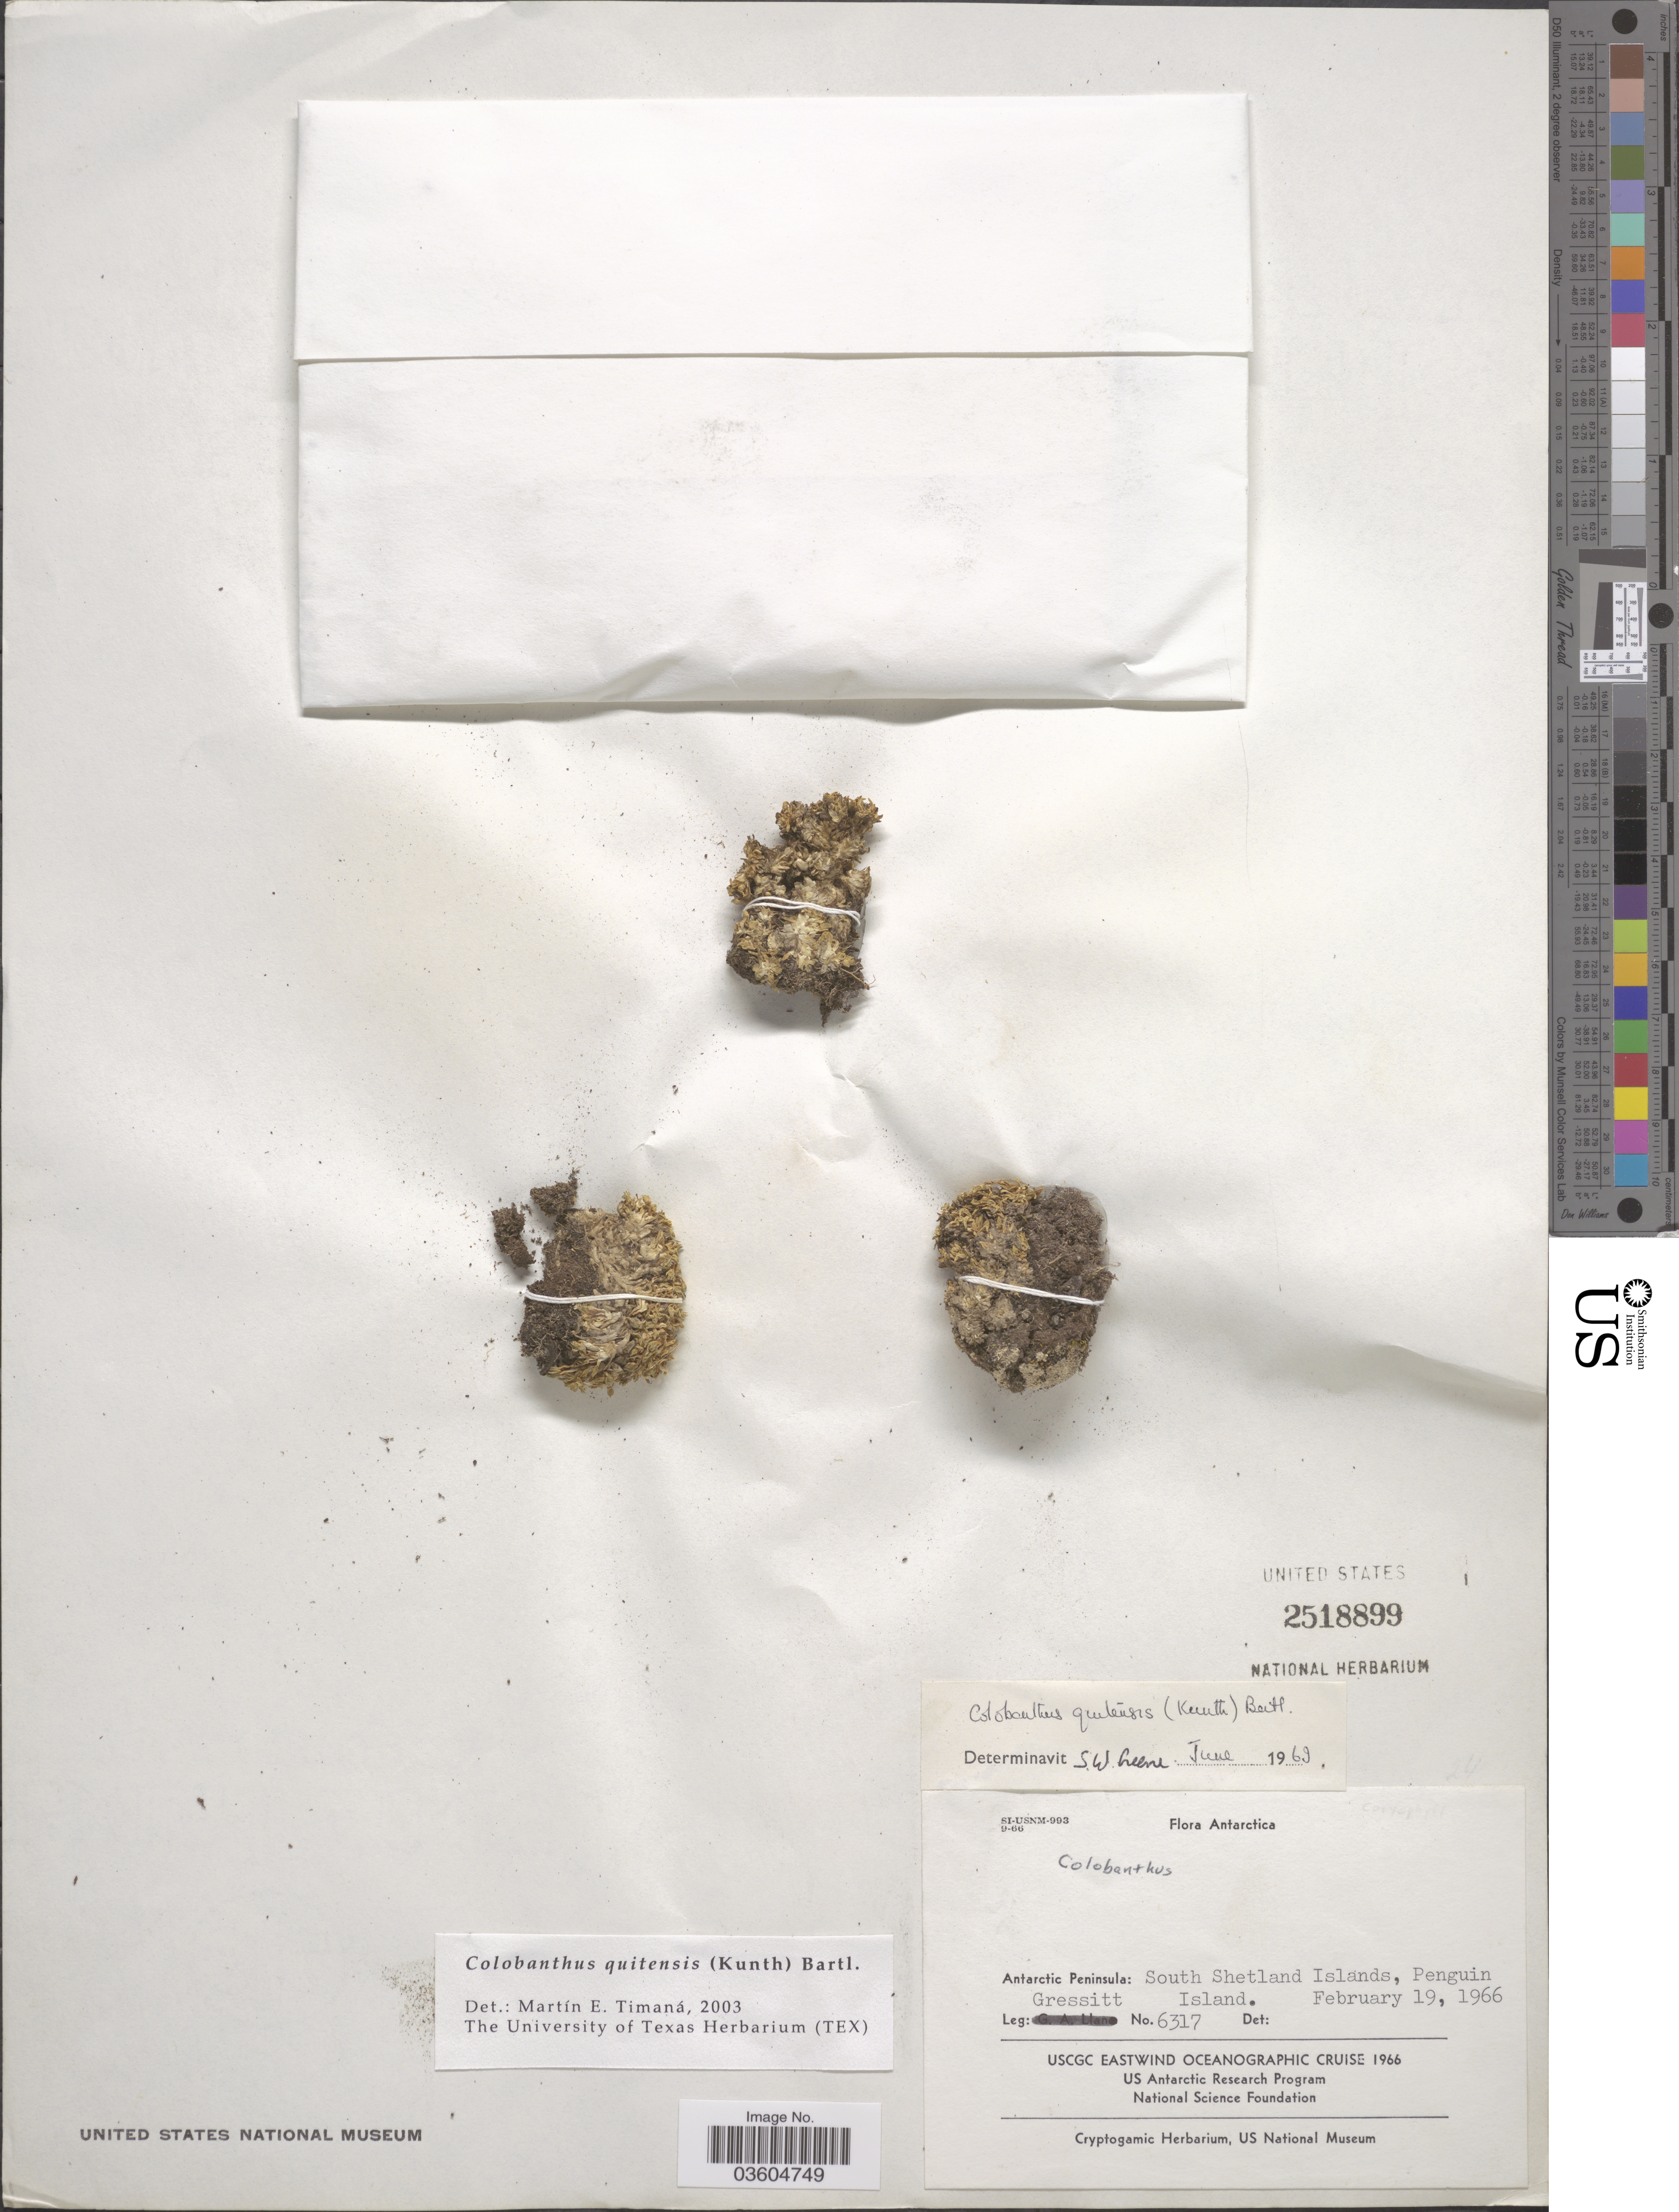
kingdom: Plantae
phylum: Tracheophyta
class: Magnoliopsida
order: Caryophyllales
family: Caryophyllaceae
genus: Colobanthus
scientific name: Colobanthus quitensis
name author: (Kunth) Bartl.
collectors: Gressitt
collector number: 6317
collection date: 1966-02-19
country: Antarctica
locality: Antarctic Penisula: South Shetland Islands, Penguin Island.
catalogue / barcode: US 2518899